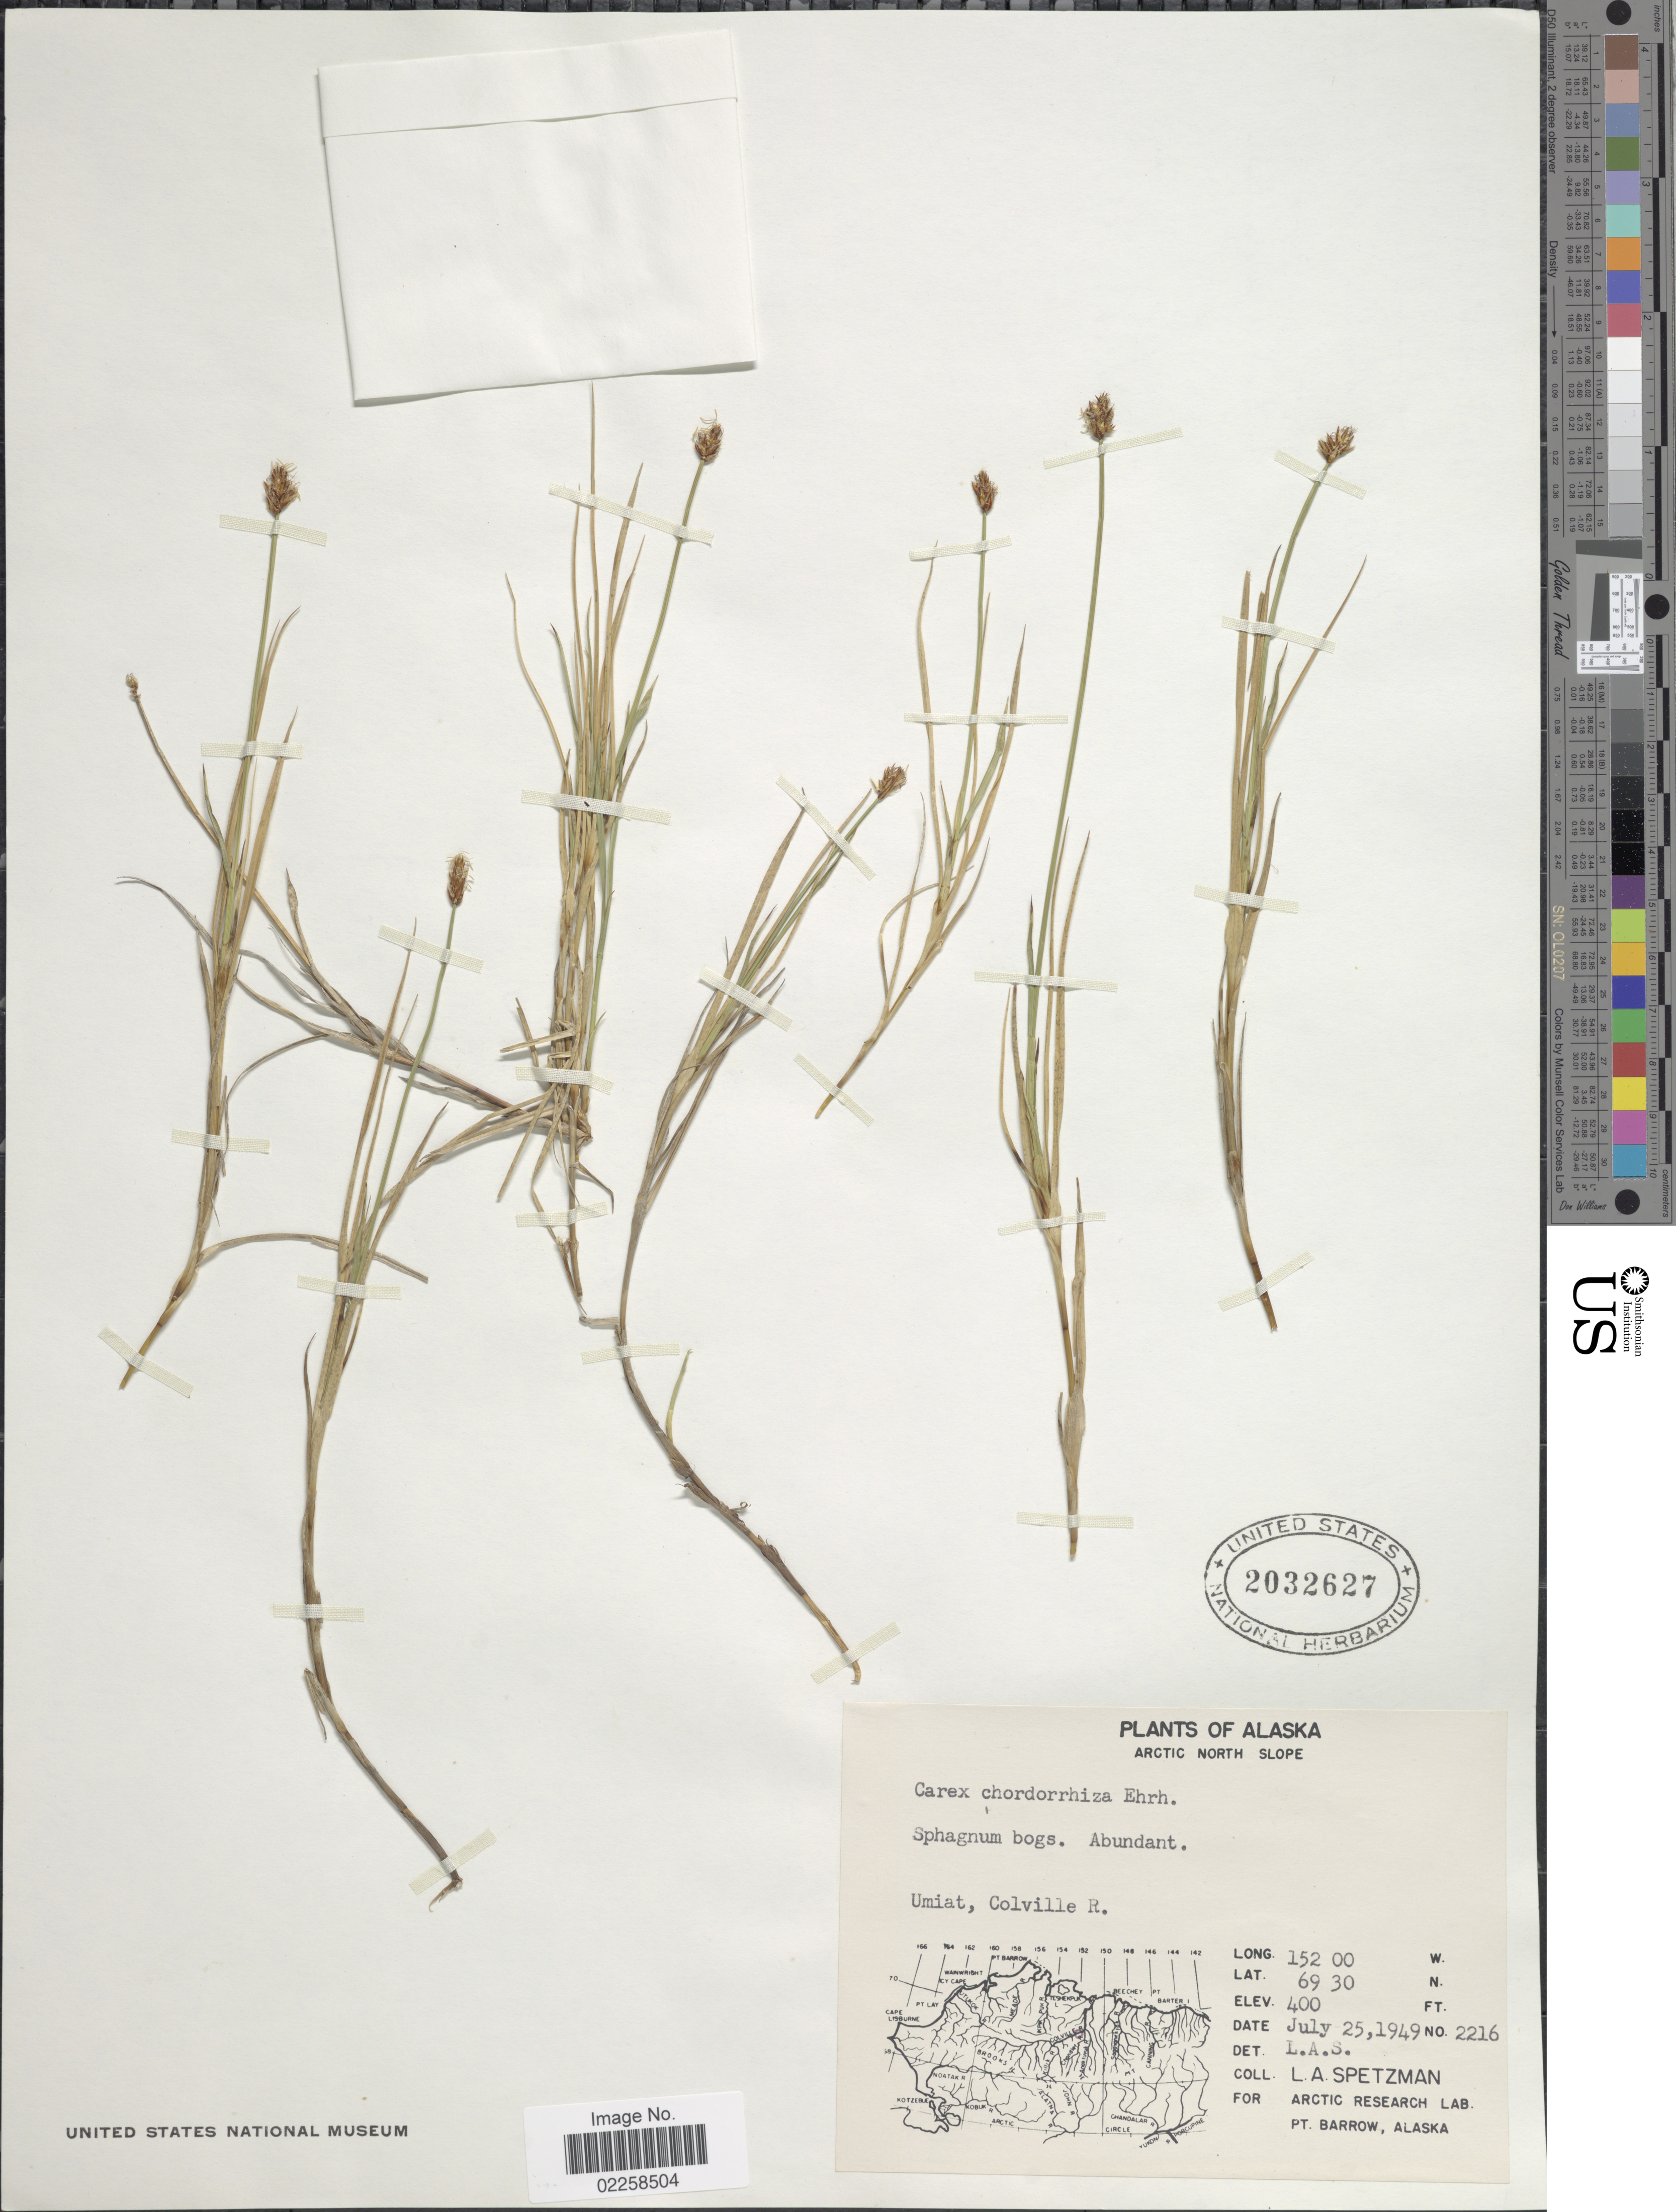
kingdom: Plantae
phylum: Tracheophyta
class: Liliopsida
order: Poales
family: Cyperaceae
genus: Carex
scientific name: Carex chordorrhiza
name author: L. f.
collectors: L. Spetzman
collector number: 2216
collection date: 1949-07-25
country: United States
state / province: Alaska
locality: Arctic North Slope. Umiat, Colville R.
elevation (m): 122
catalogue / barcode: US 2032627